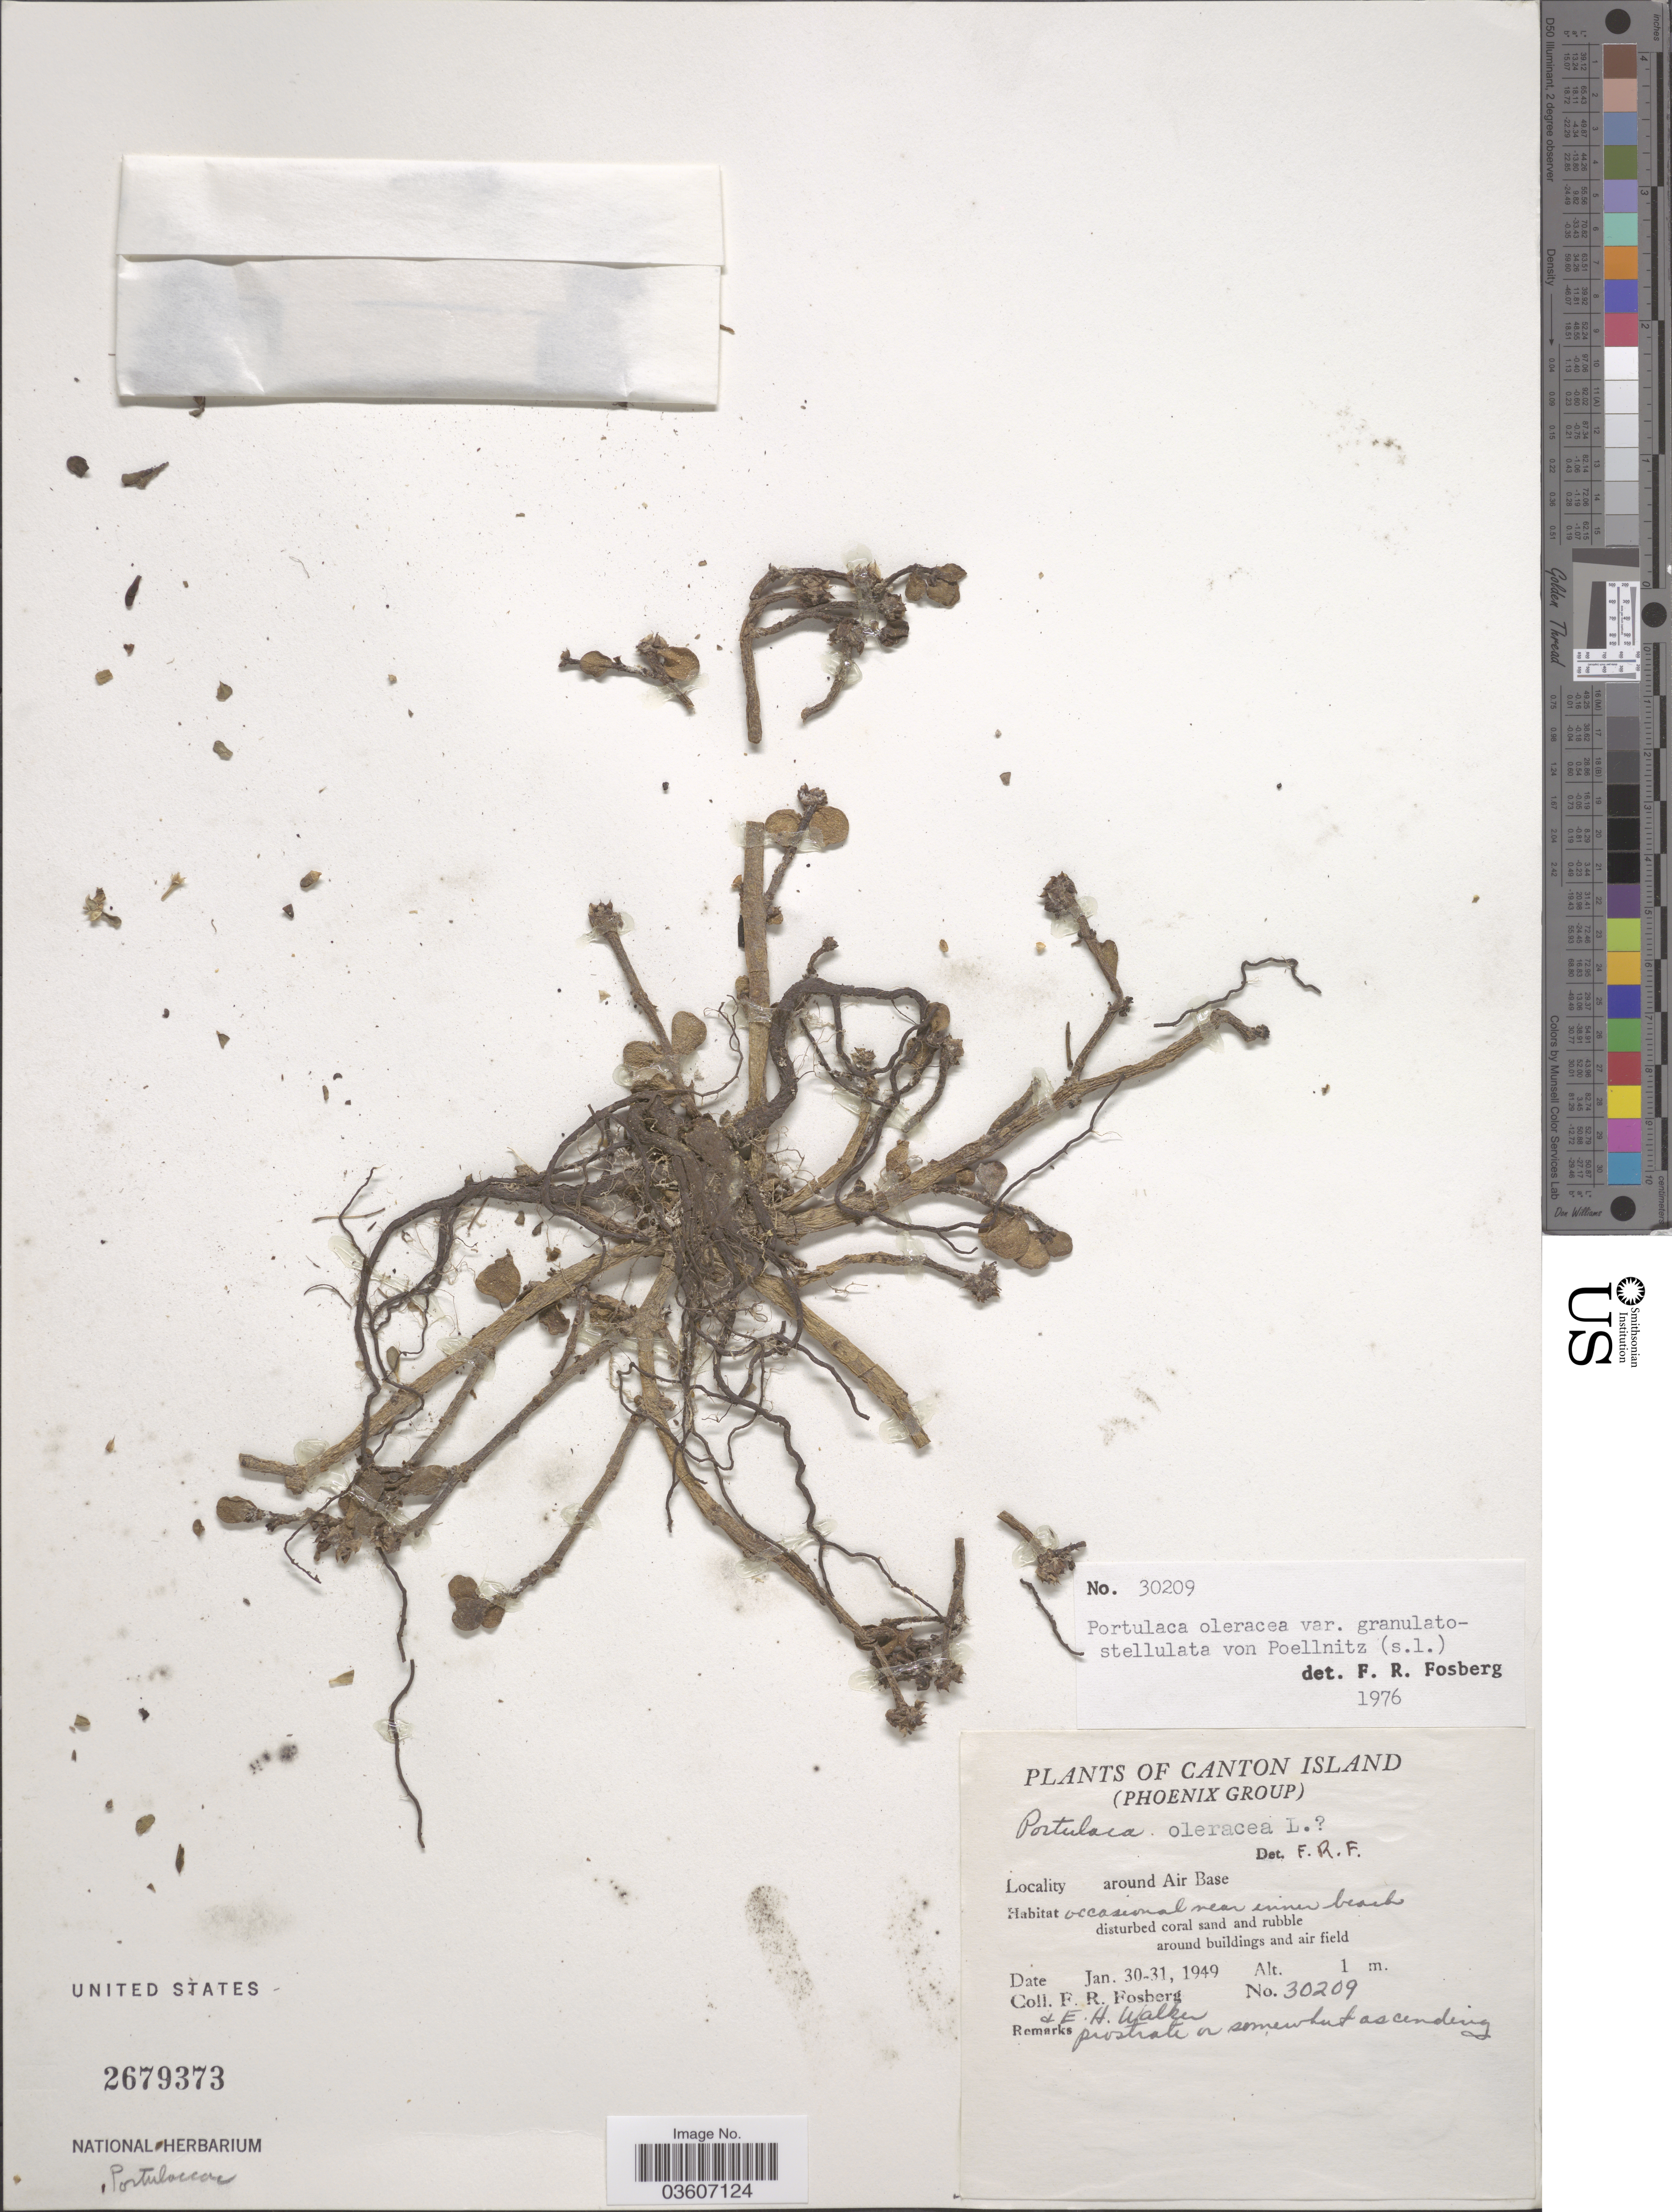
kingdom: Plantae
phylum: Tracheophyta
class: Magnoliopsida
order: Caryophyllales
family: Portulacaceae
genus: Portulaca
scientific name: Portulaca oleracea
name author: L.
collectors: F. R. Fosberg & E. H. Walker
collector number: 30209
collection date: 1949-01-30/1949-01-31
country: Kiribati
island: Kanton [Canton] Atoll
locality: Canton Island (Phoenix Group). Around Air Base.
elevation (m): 1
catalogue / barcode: US 2679373